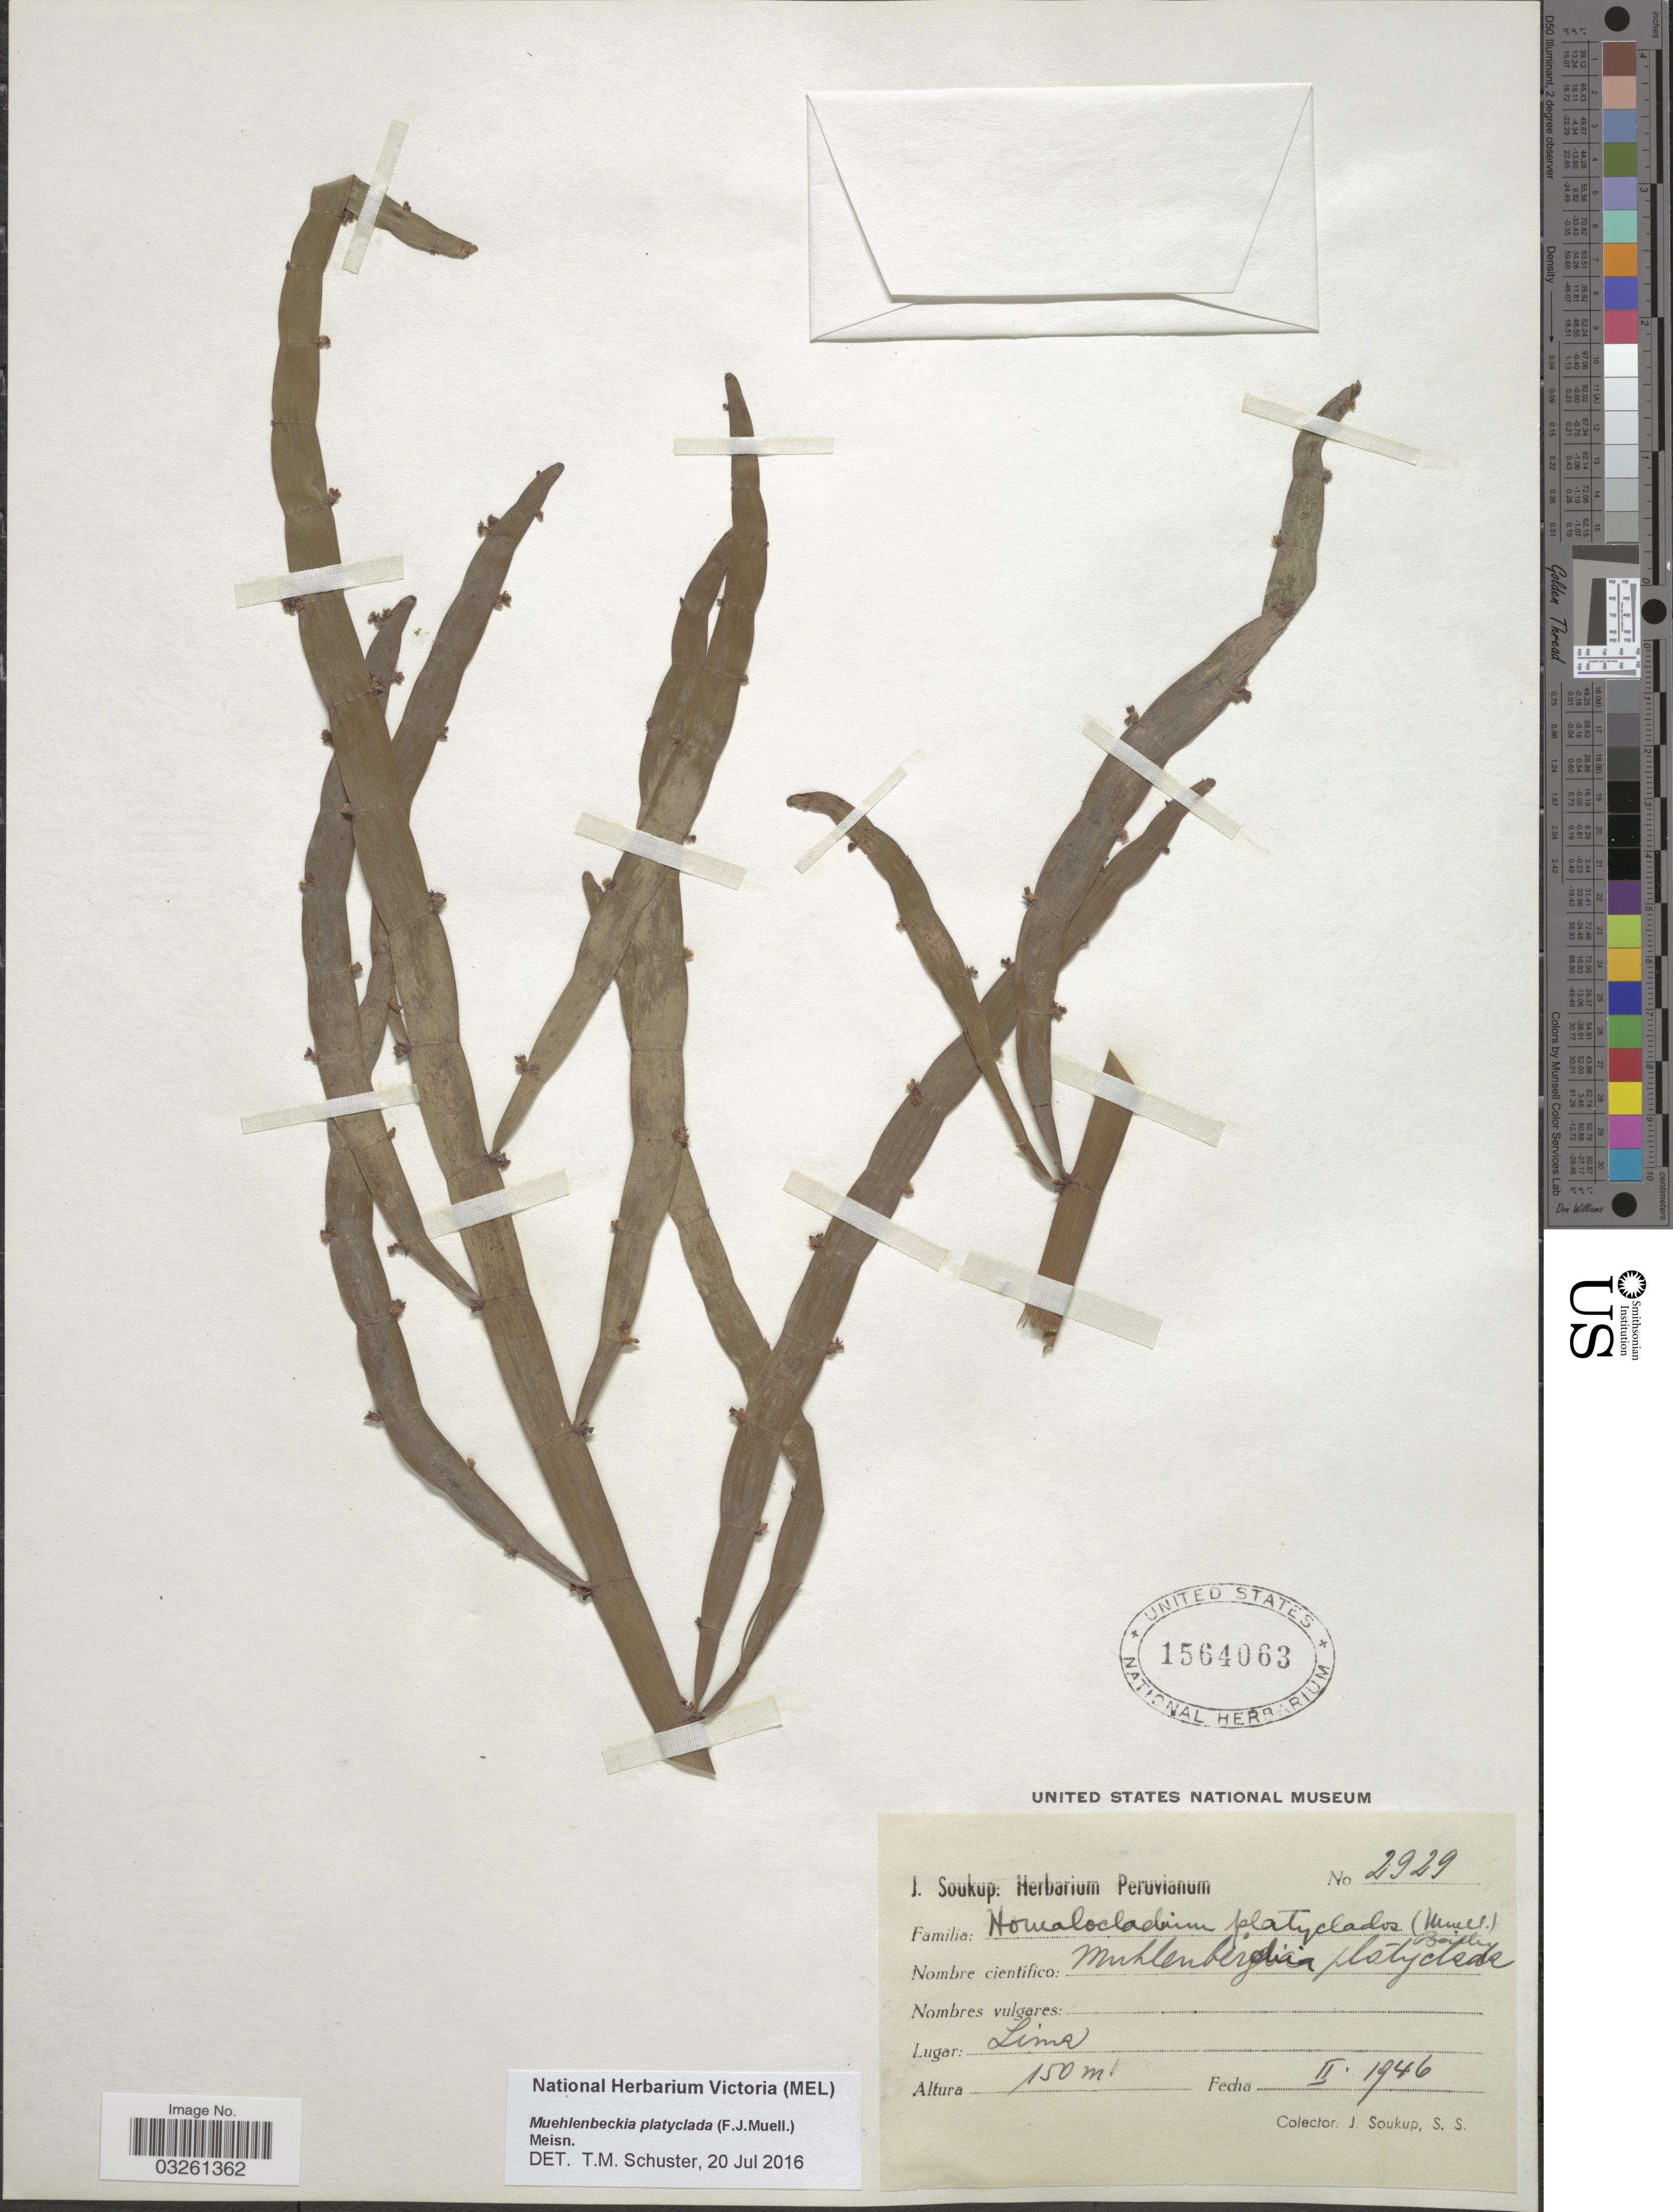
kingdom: Plantae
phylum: Tracheophyta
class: Magnoliopsida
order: Caryophyllales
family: Polygonaceae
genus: Muehlenbeckia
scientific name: Muehlenbeckia platyclada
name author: (F. Muell.) Meisn.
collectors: J. Soukup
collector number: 2929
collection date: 1946-02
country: Peru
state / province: Lima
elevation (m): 150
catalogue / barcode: US 1564063